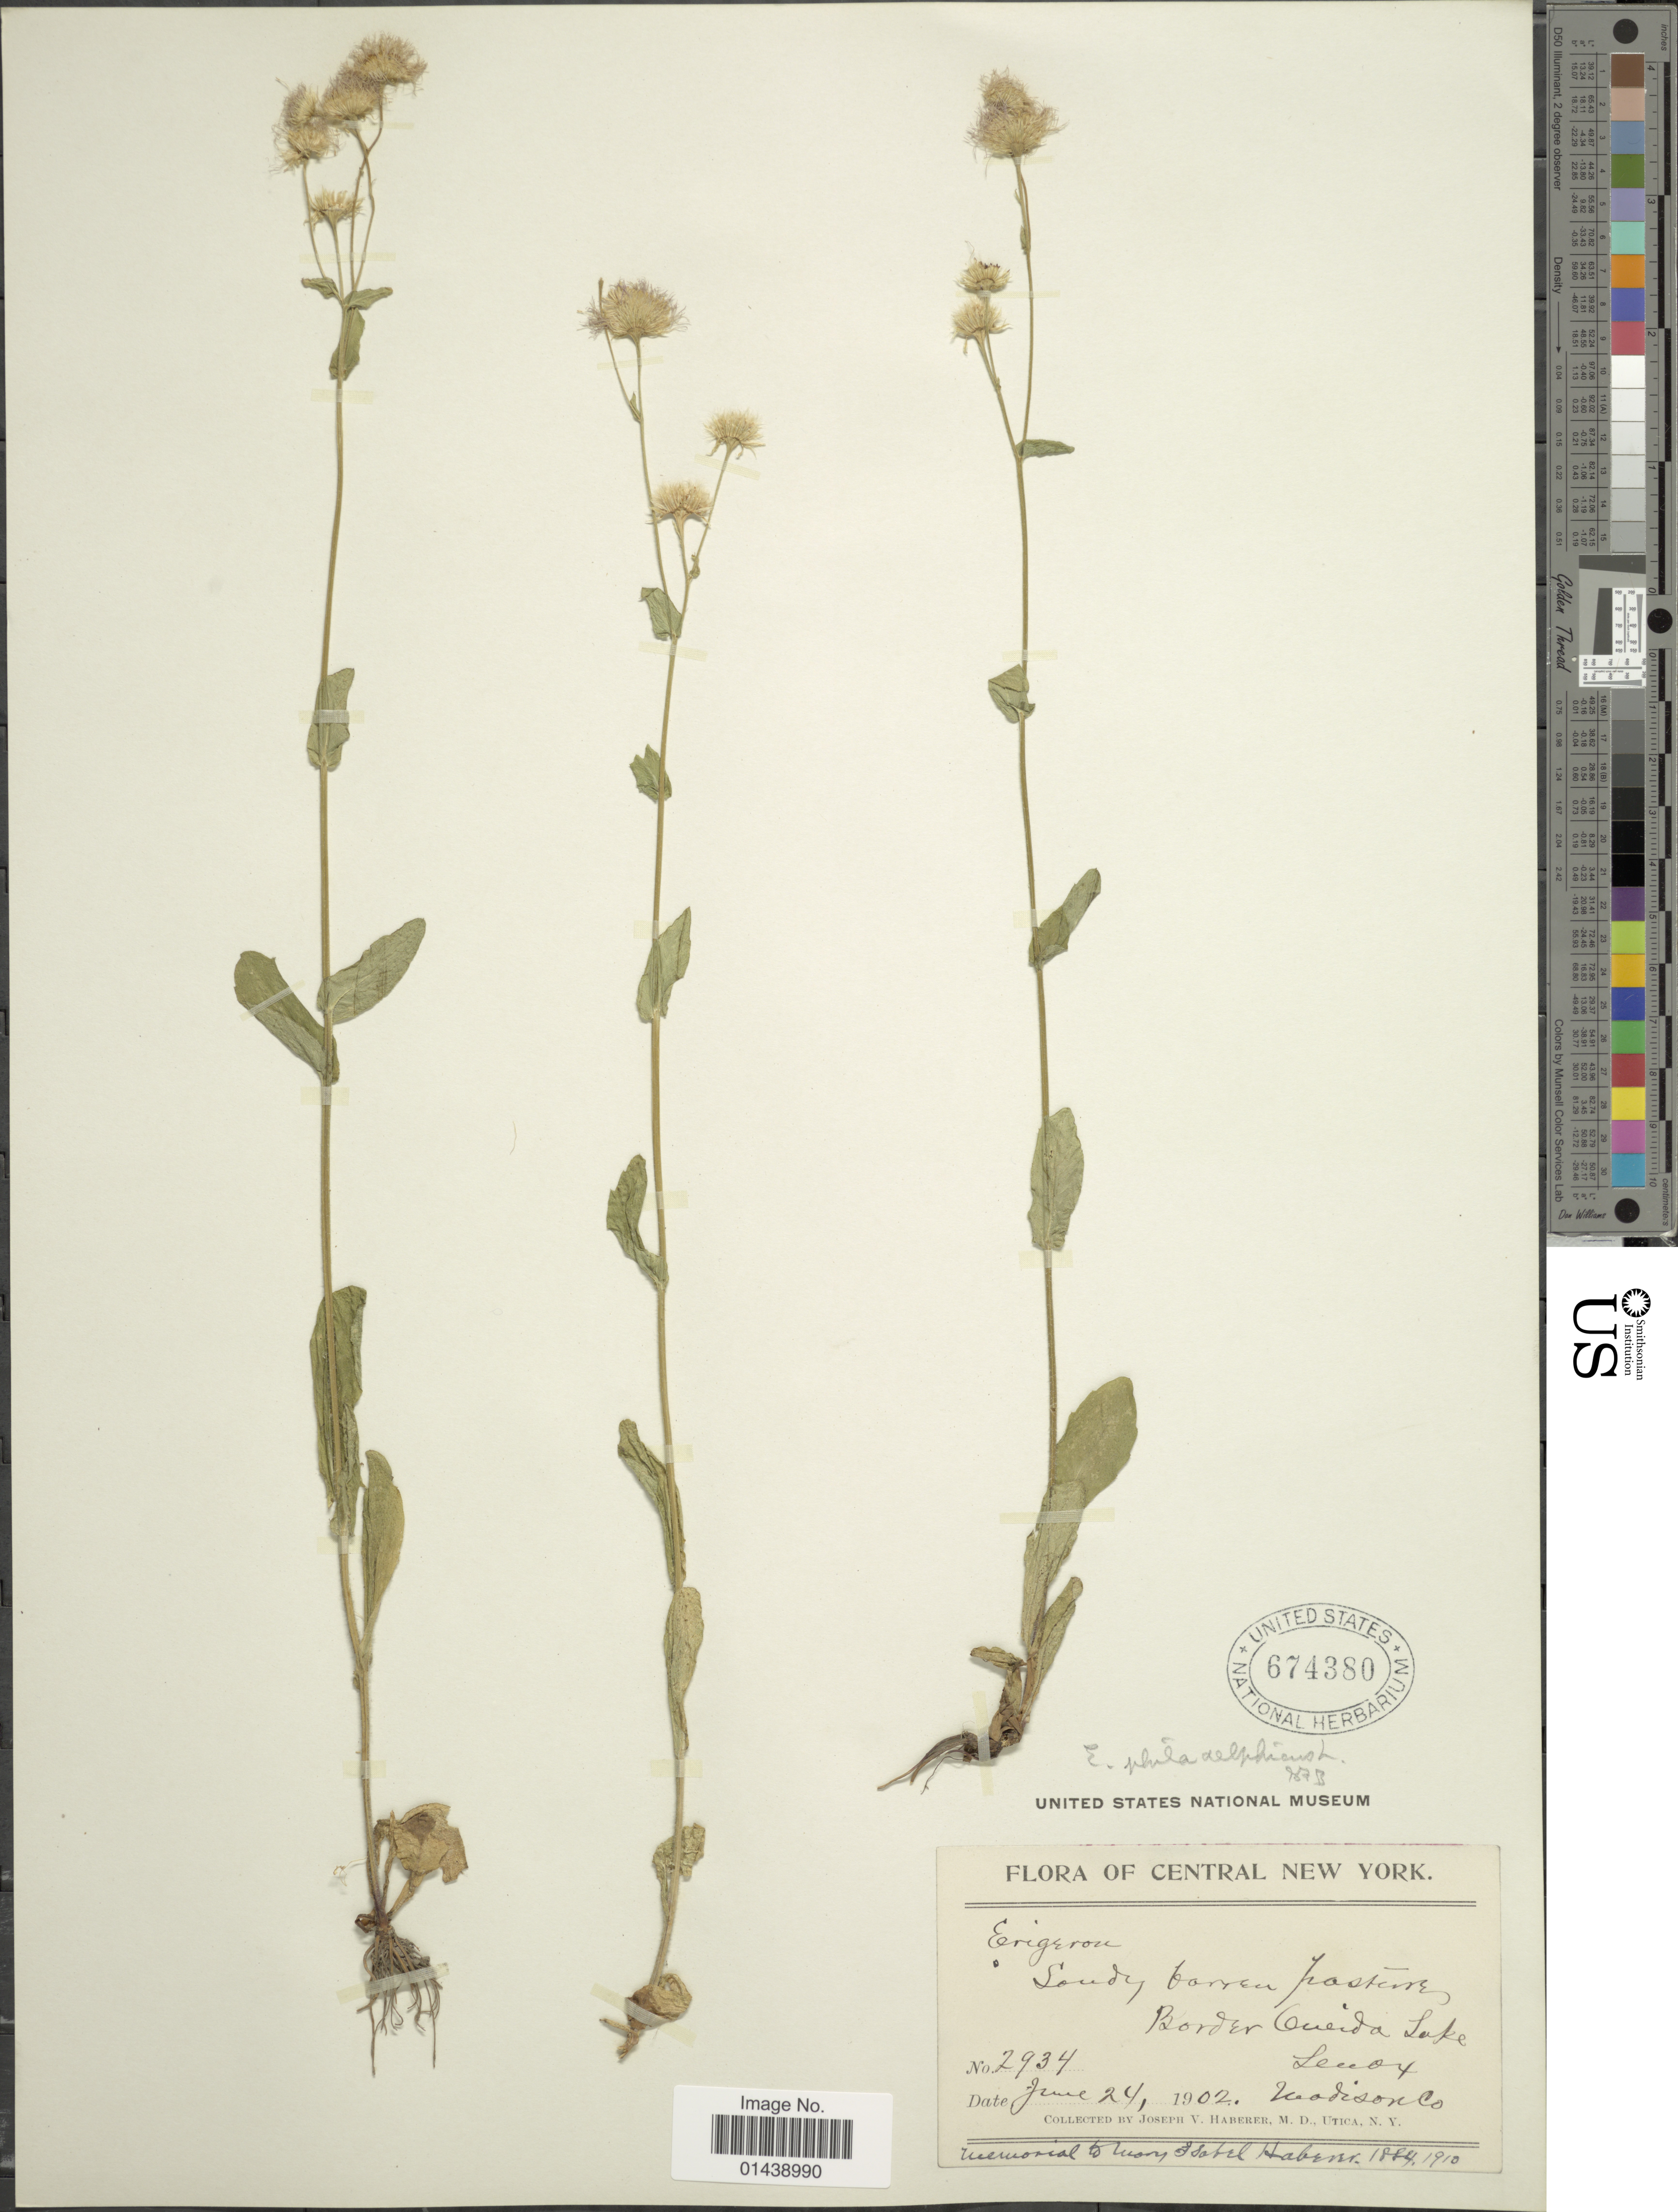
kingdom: Plantae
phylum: Tracheophyta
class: Magnoliopsida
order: Asterales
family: Asteraceae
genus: Erigeron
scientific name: Erigeron philadelphicus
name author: L.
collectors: J. V. Haberer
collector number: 2934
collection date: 1902-06-24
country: United States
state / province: New York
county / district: Oneida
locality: Central New York. Border Oneida Lake. Lenox Madison Co.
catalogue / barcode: US 674380